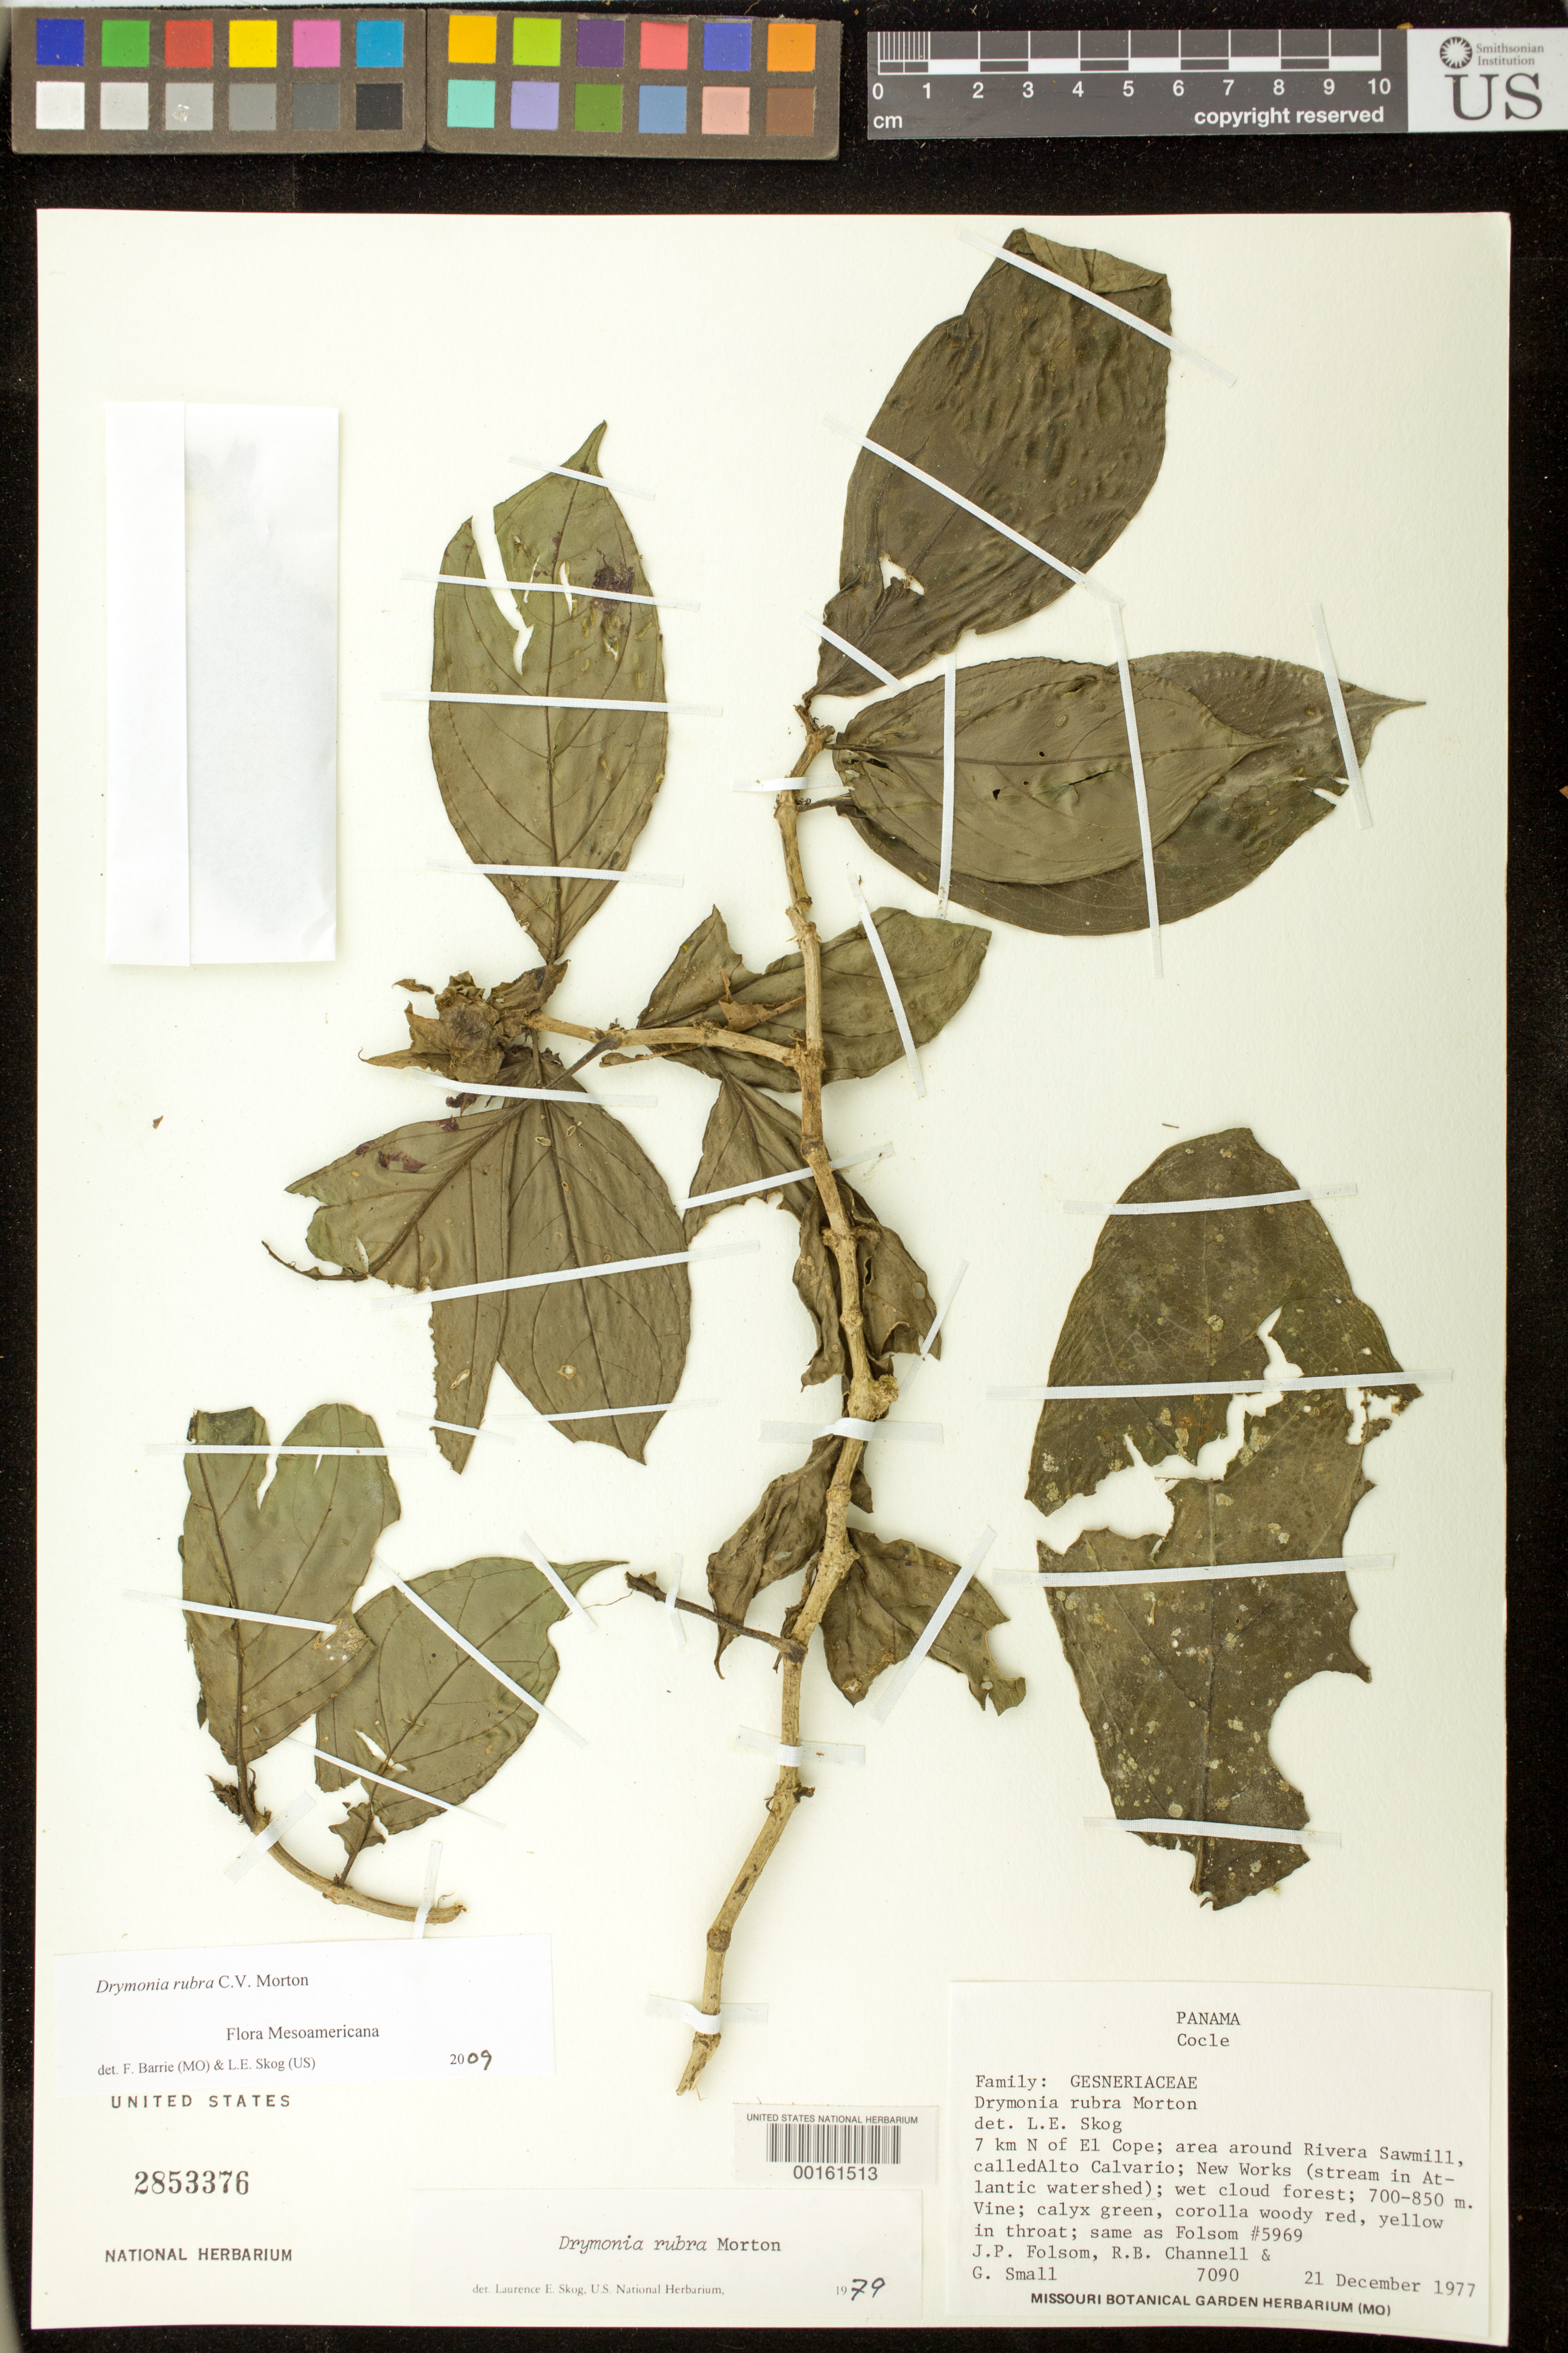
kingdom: Plantae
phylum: Tracheophyta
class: Magnoliopsida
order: Lamiales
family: Gesneriaceae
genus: Drymonia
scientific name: Drymonia rubra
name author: C.V. Morton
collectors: J. P. Folsom, R. B. Channell & -- Small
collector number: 7090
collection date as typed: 21 Dec 1977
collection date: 1977-12-21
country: Panama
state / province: Coclé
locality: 7 km N of El Cope, area around Rivera Sawmill, called Alto Calvario, New Works, (stream in Atlantic watershed)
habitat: Wet cloud forest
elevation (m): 700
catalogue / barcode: US 2853376